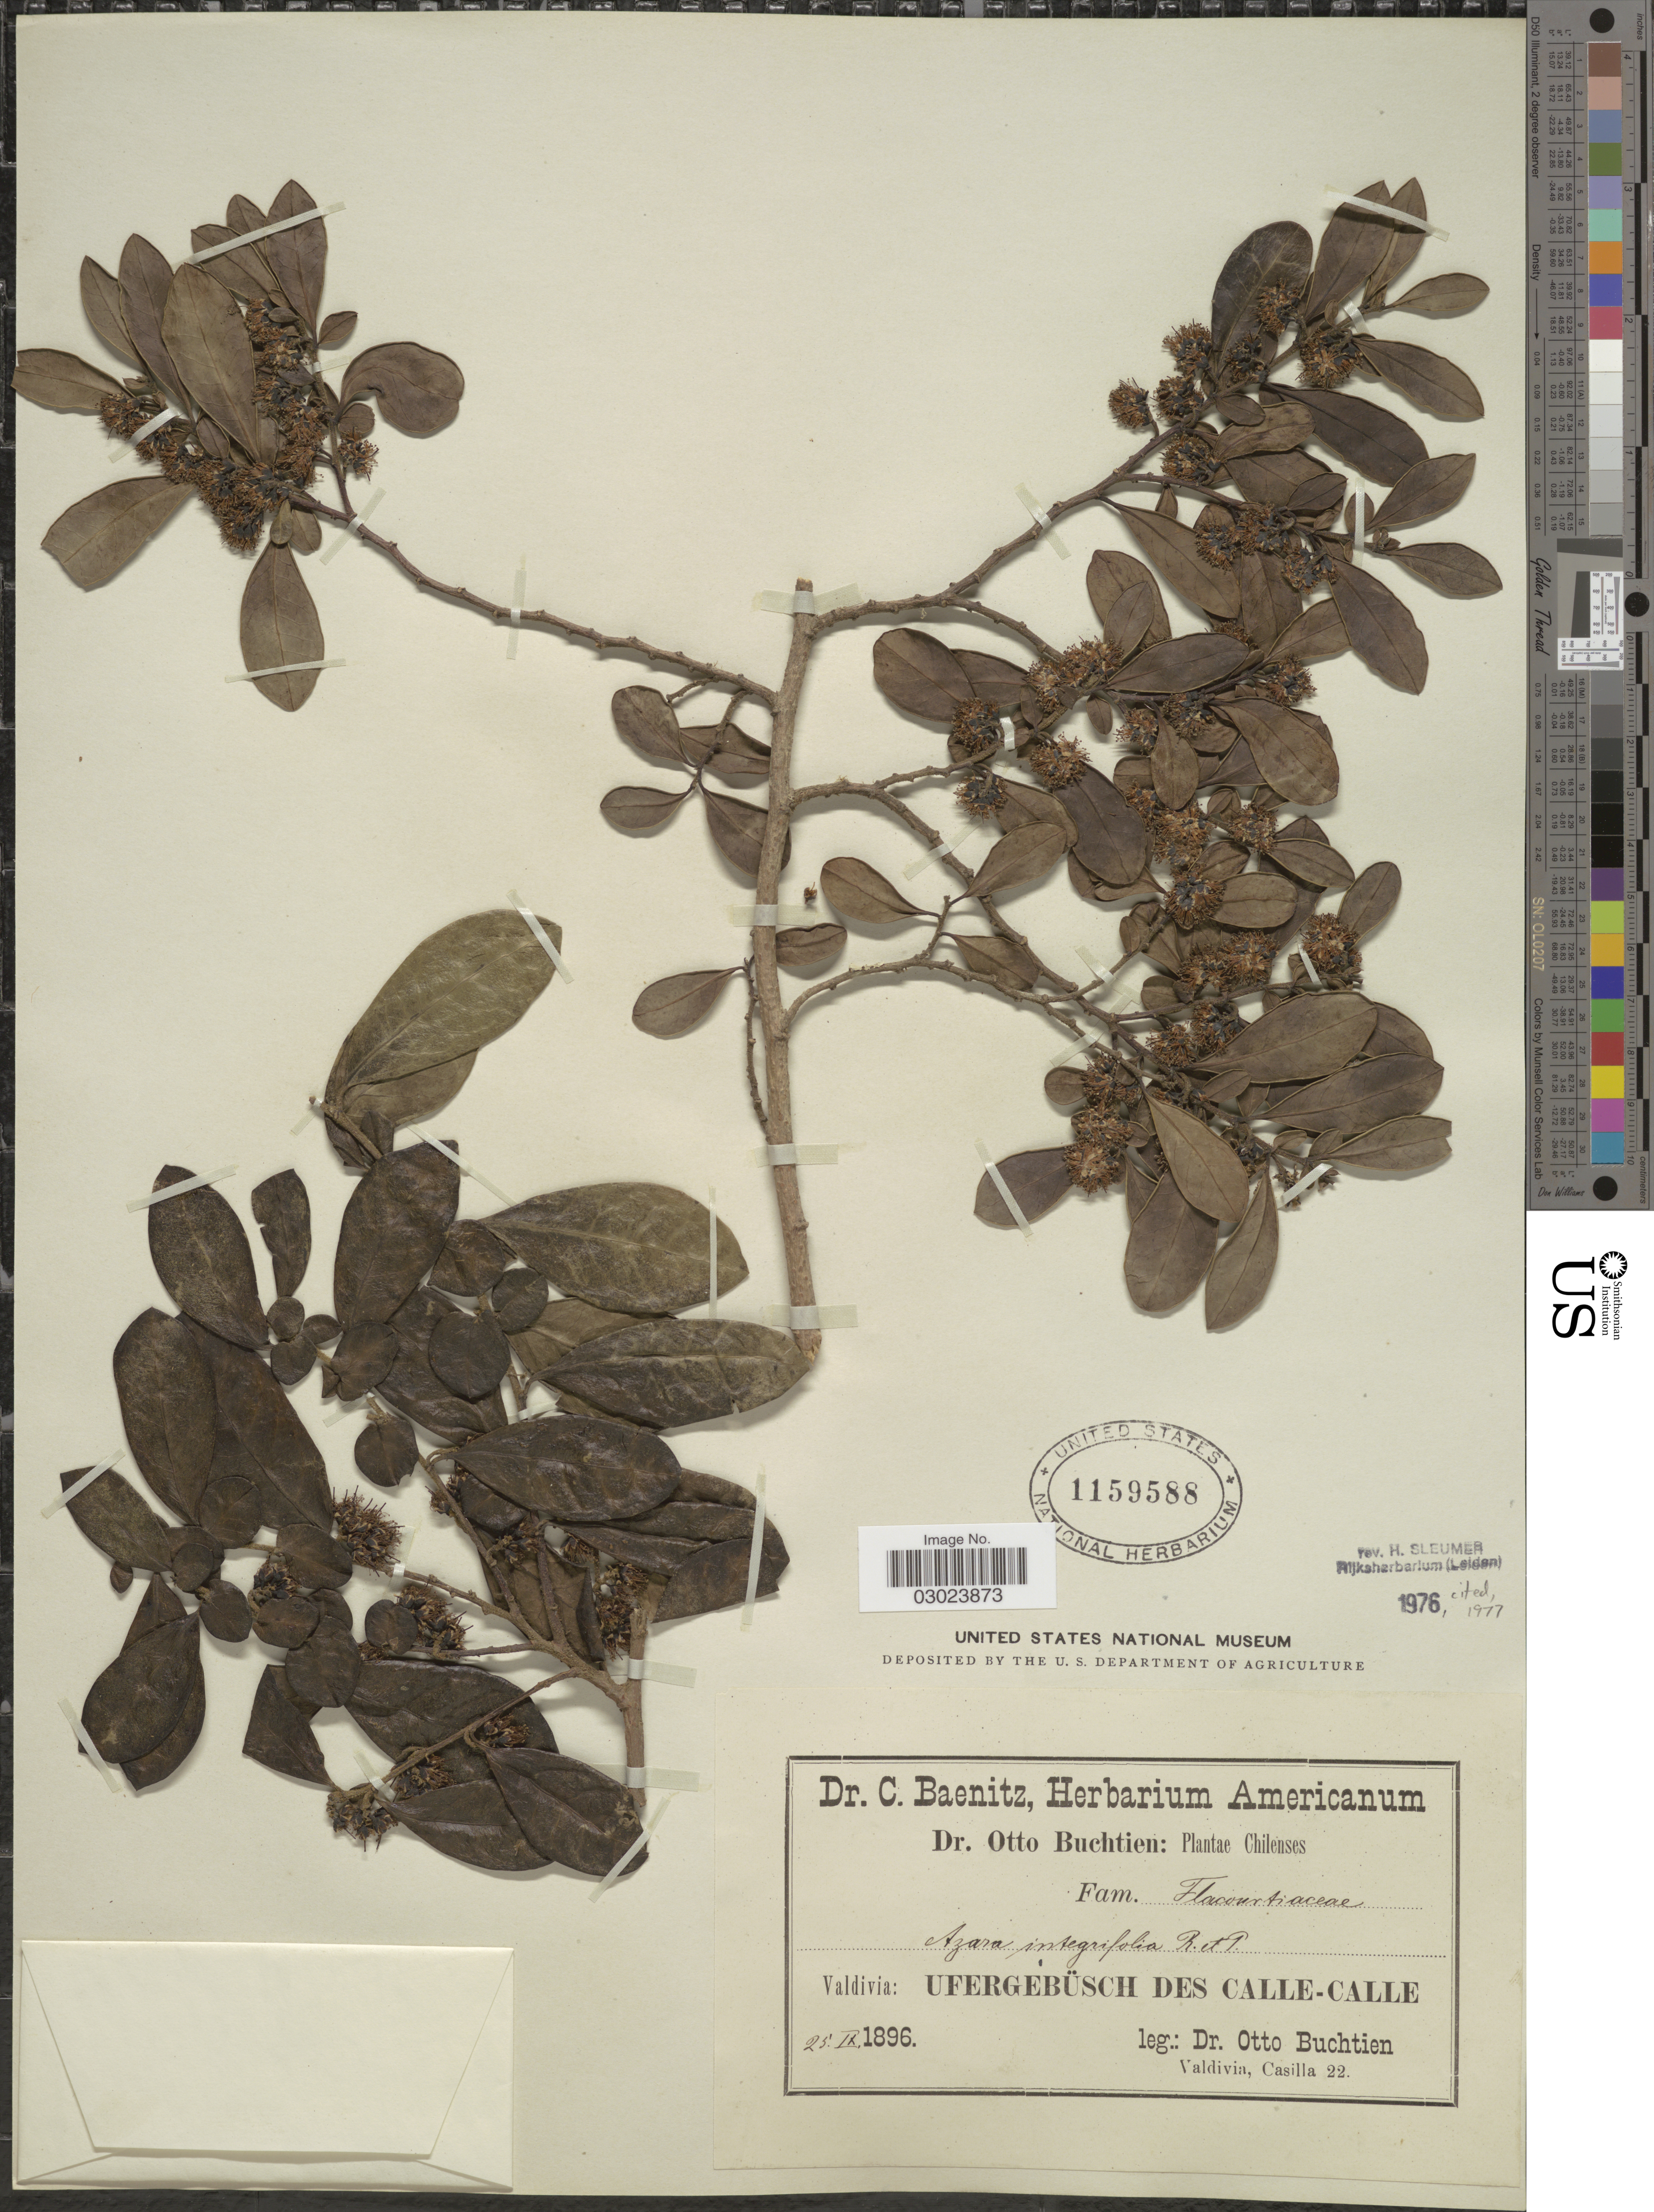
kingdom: Plantae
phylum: Tracheophyta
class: Magnoliopsida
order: Malpighiales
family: Salicaceae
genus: Azara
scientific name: Azara integrifolia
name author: Ruiz & Pav.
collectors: O. Buchtien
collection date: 1896-09-25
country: Chile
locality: Valdivia: Ufergebüsch des Calle-Calle.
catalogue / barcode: US 1159588